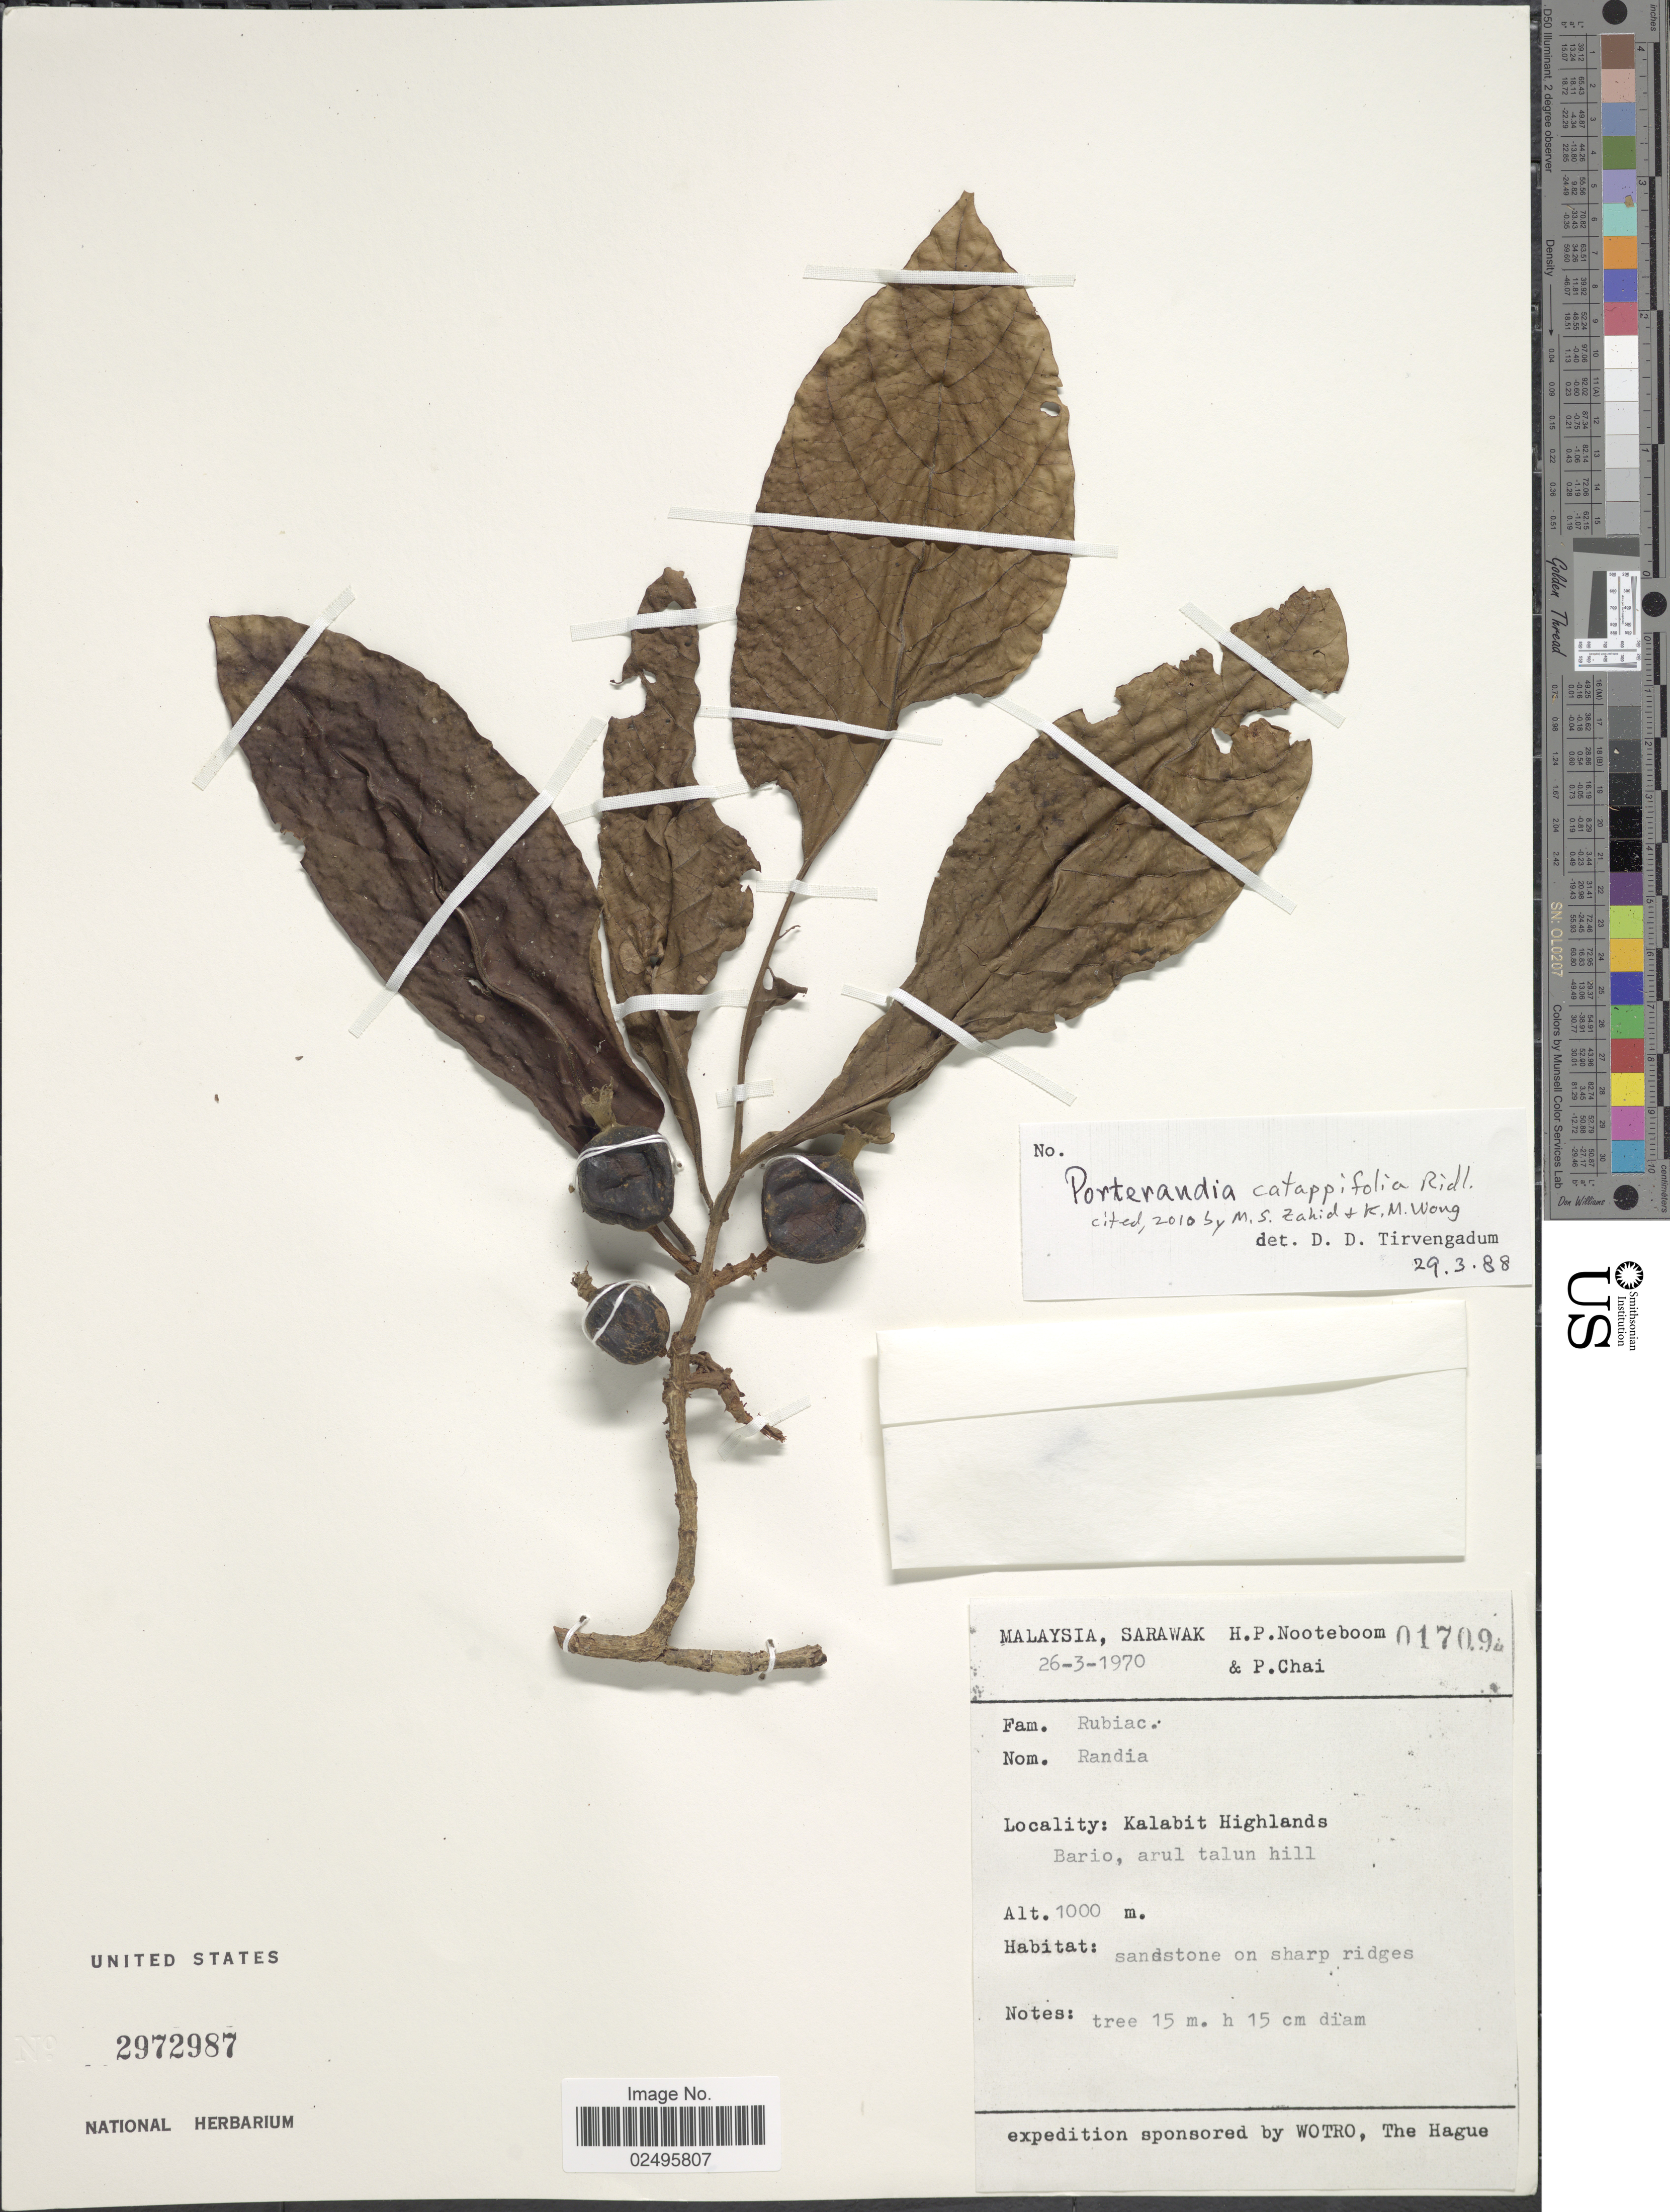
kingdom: Plantae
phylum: Tracheophyta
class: Magnoliopsida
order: Gentianales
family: Rubiaceae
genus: Porterandia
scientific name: Porterandia catappifolia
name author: Ridl.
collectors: H. P. Nooteboom & P. Chai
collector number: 01709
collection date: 1970-03-26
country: Malaysia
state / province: Sarawak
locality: Kalabit Highlands, Bario, arul talun hill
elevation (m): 1000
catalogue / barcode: US 2972987